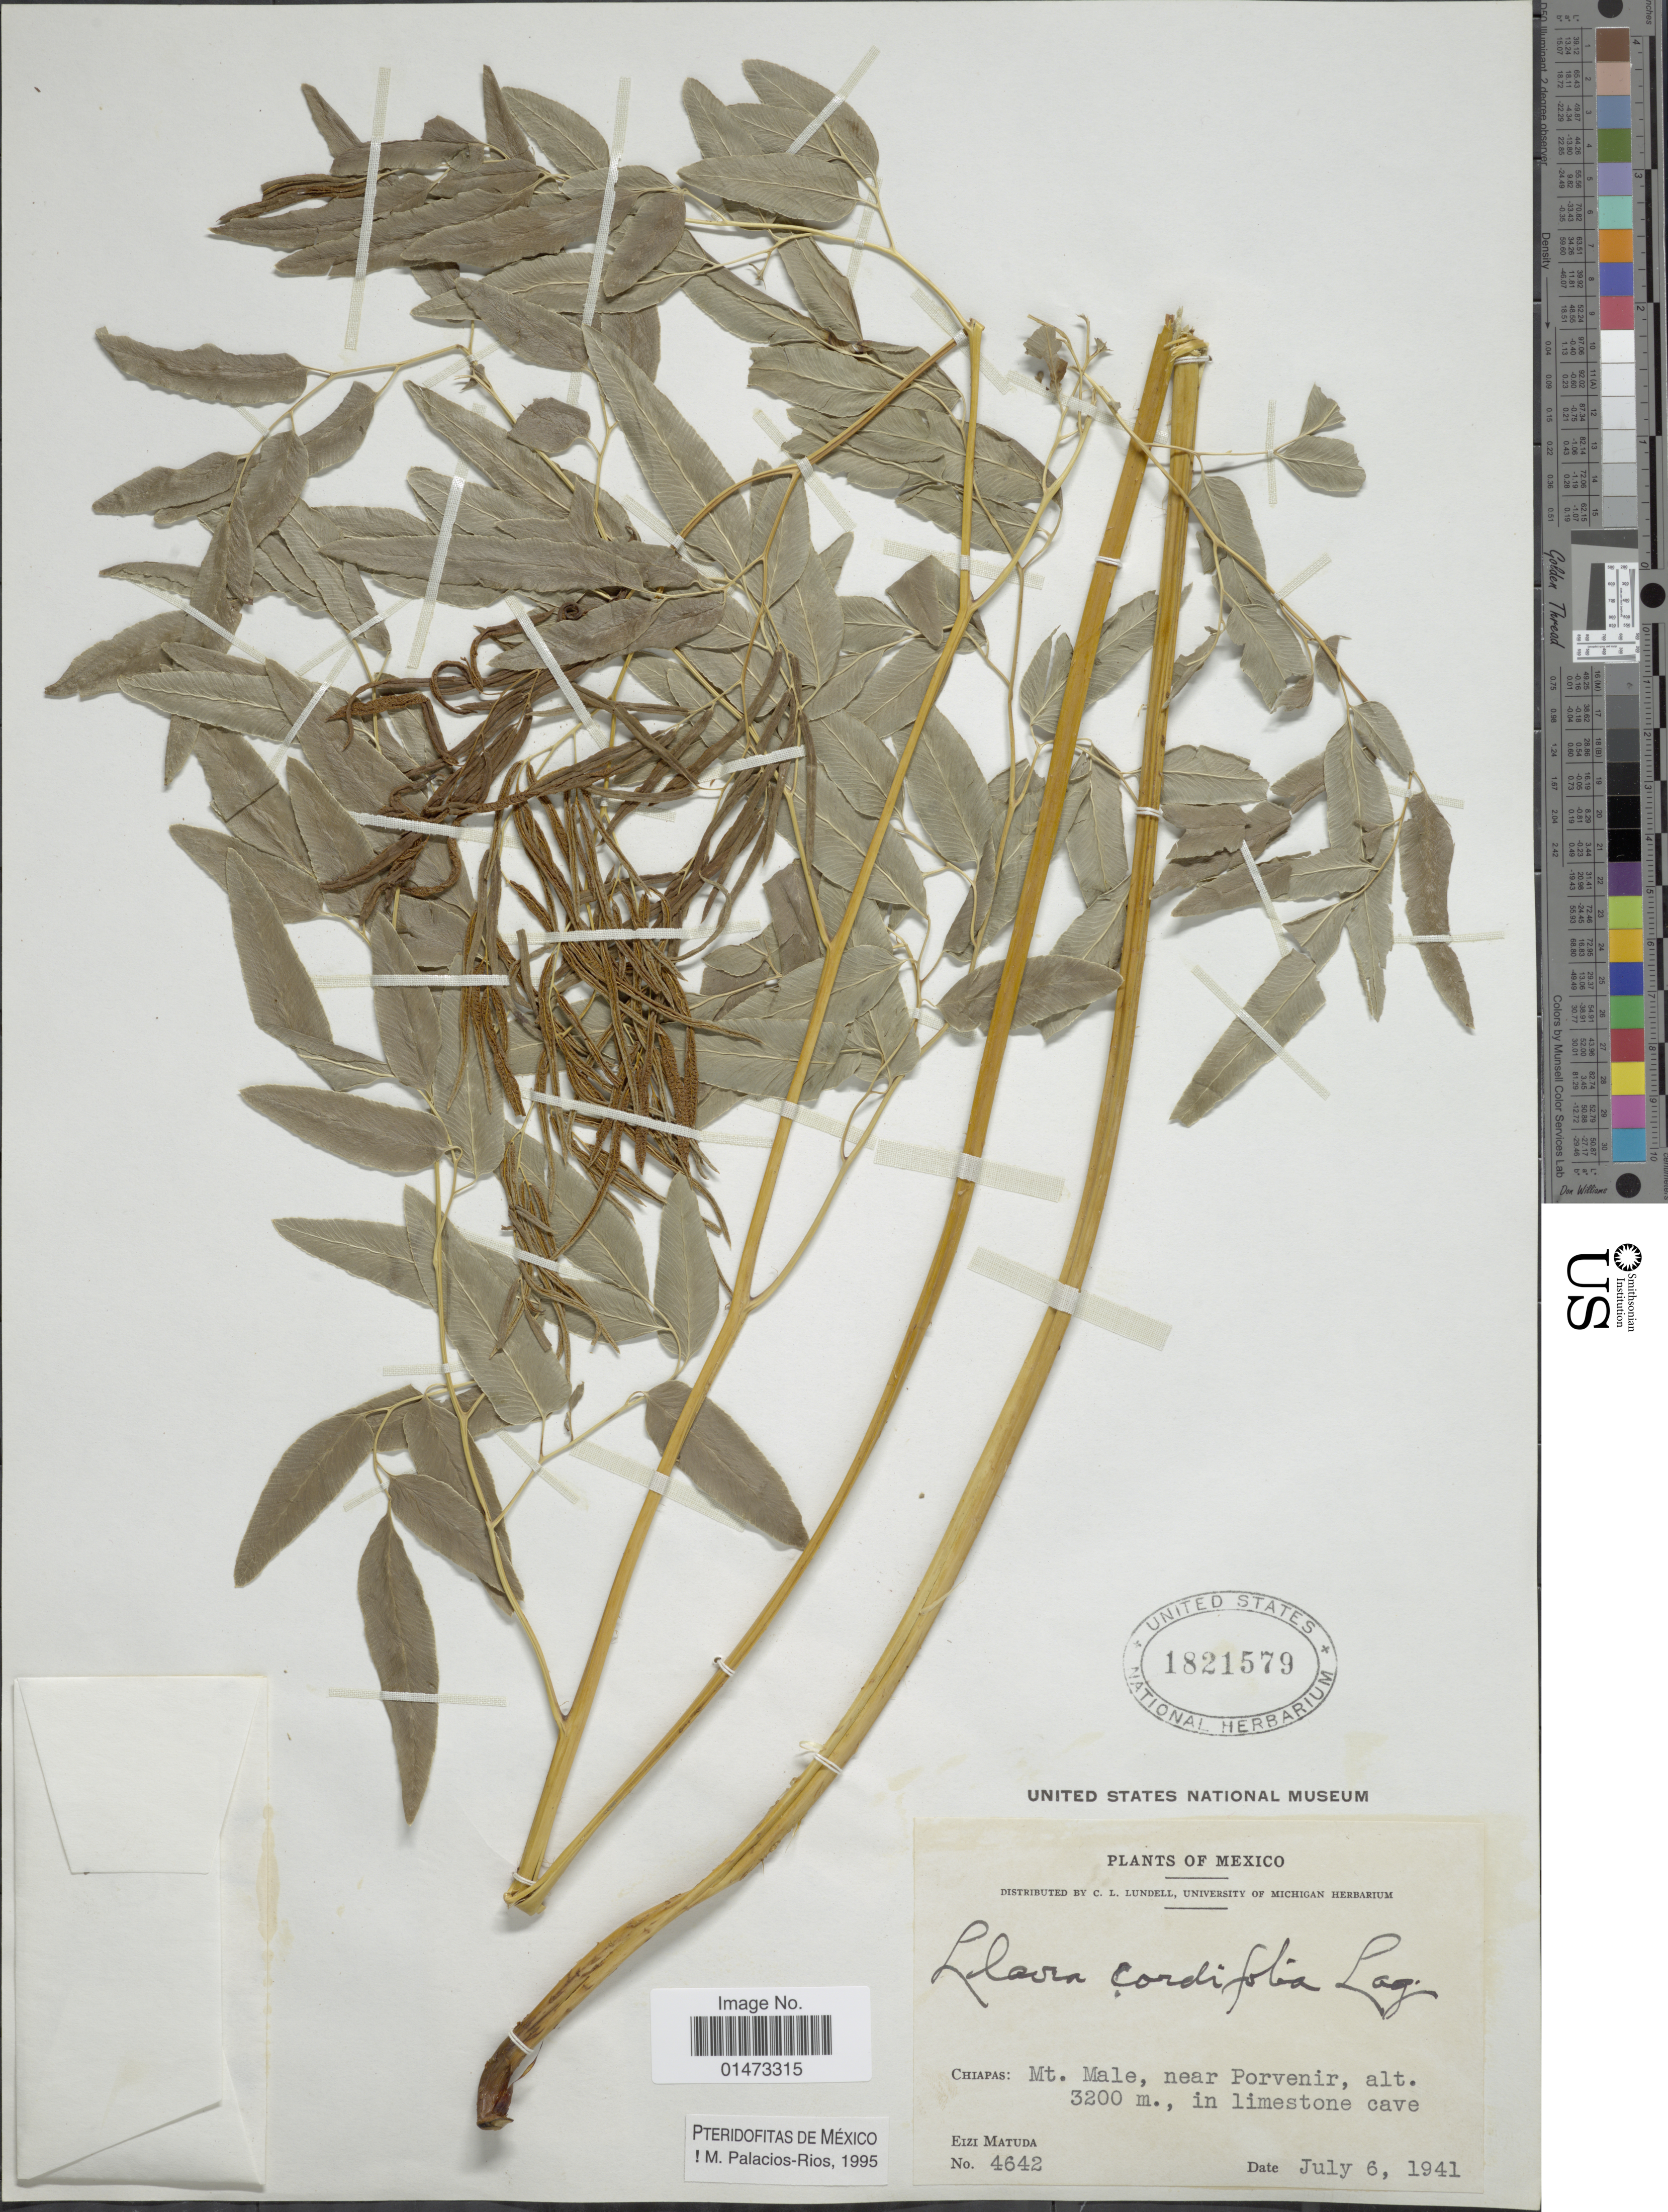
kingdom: Plantae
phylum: Tracheophyta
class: Polypodiopsida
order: Polypodiales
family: Pteridaceae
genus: Llavea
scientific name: Llavea cordifolia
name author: Lag.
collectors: E. Matuda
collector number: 4642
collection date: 1941-07-06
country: Mexico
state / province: Chiapas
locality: Mt. Male, near Porvenir.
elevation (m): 3200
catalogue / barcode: US 1821579